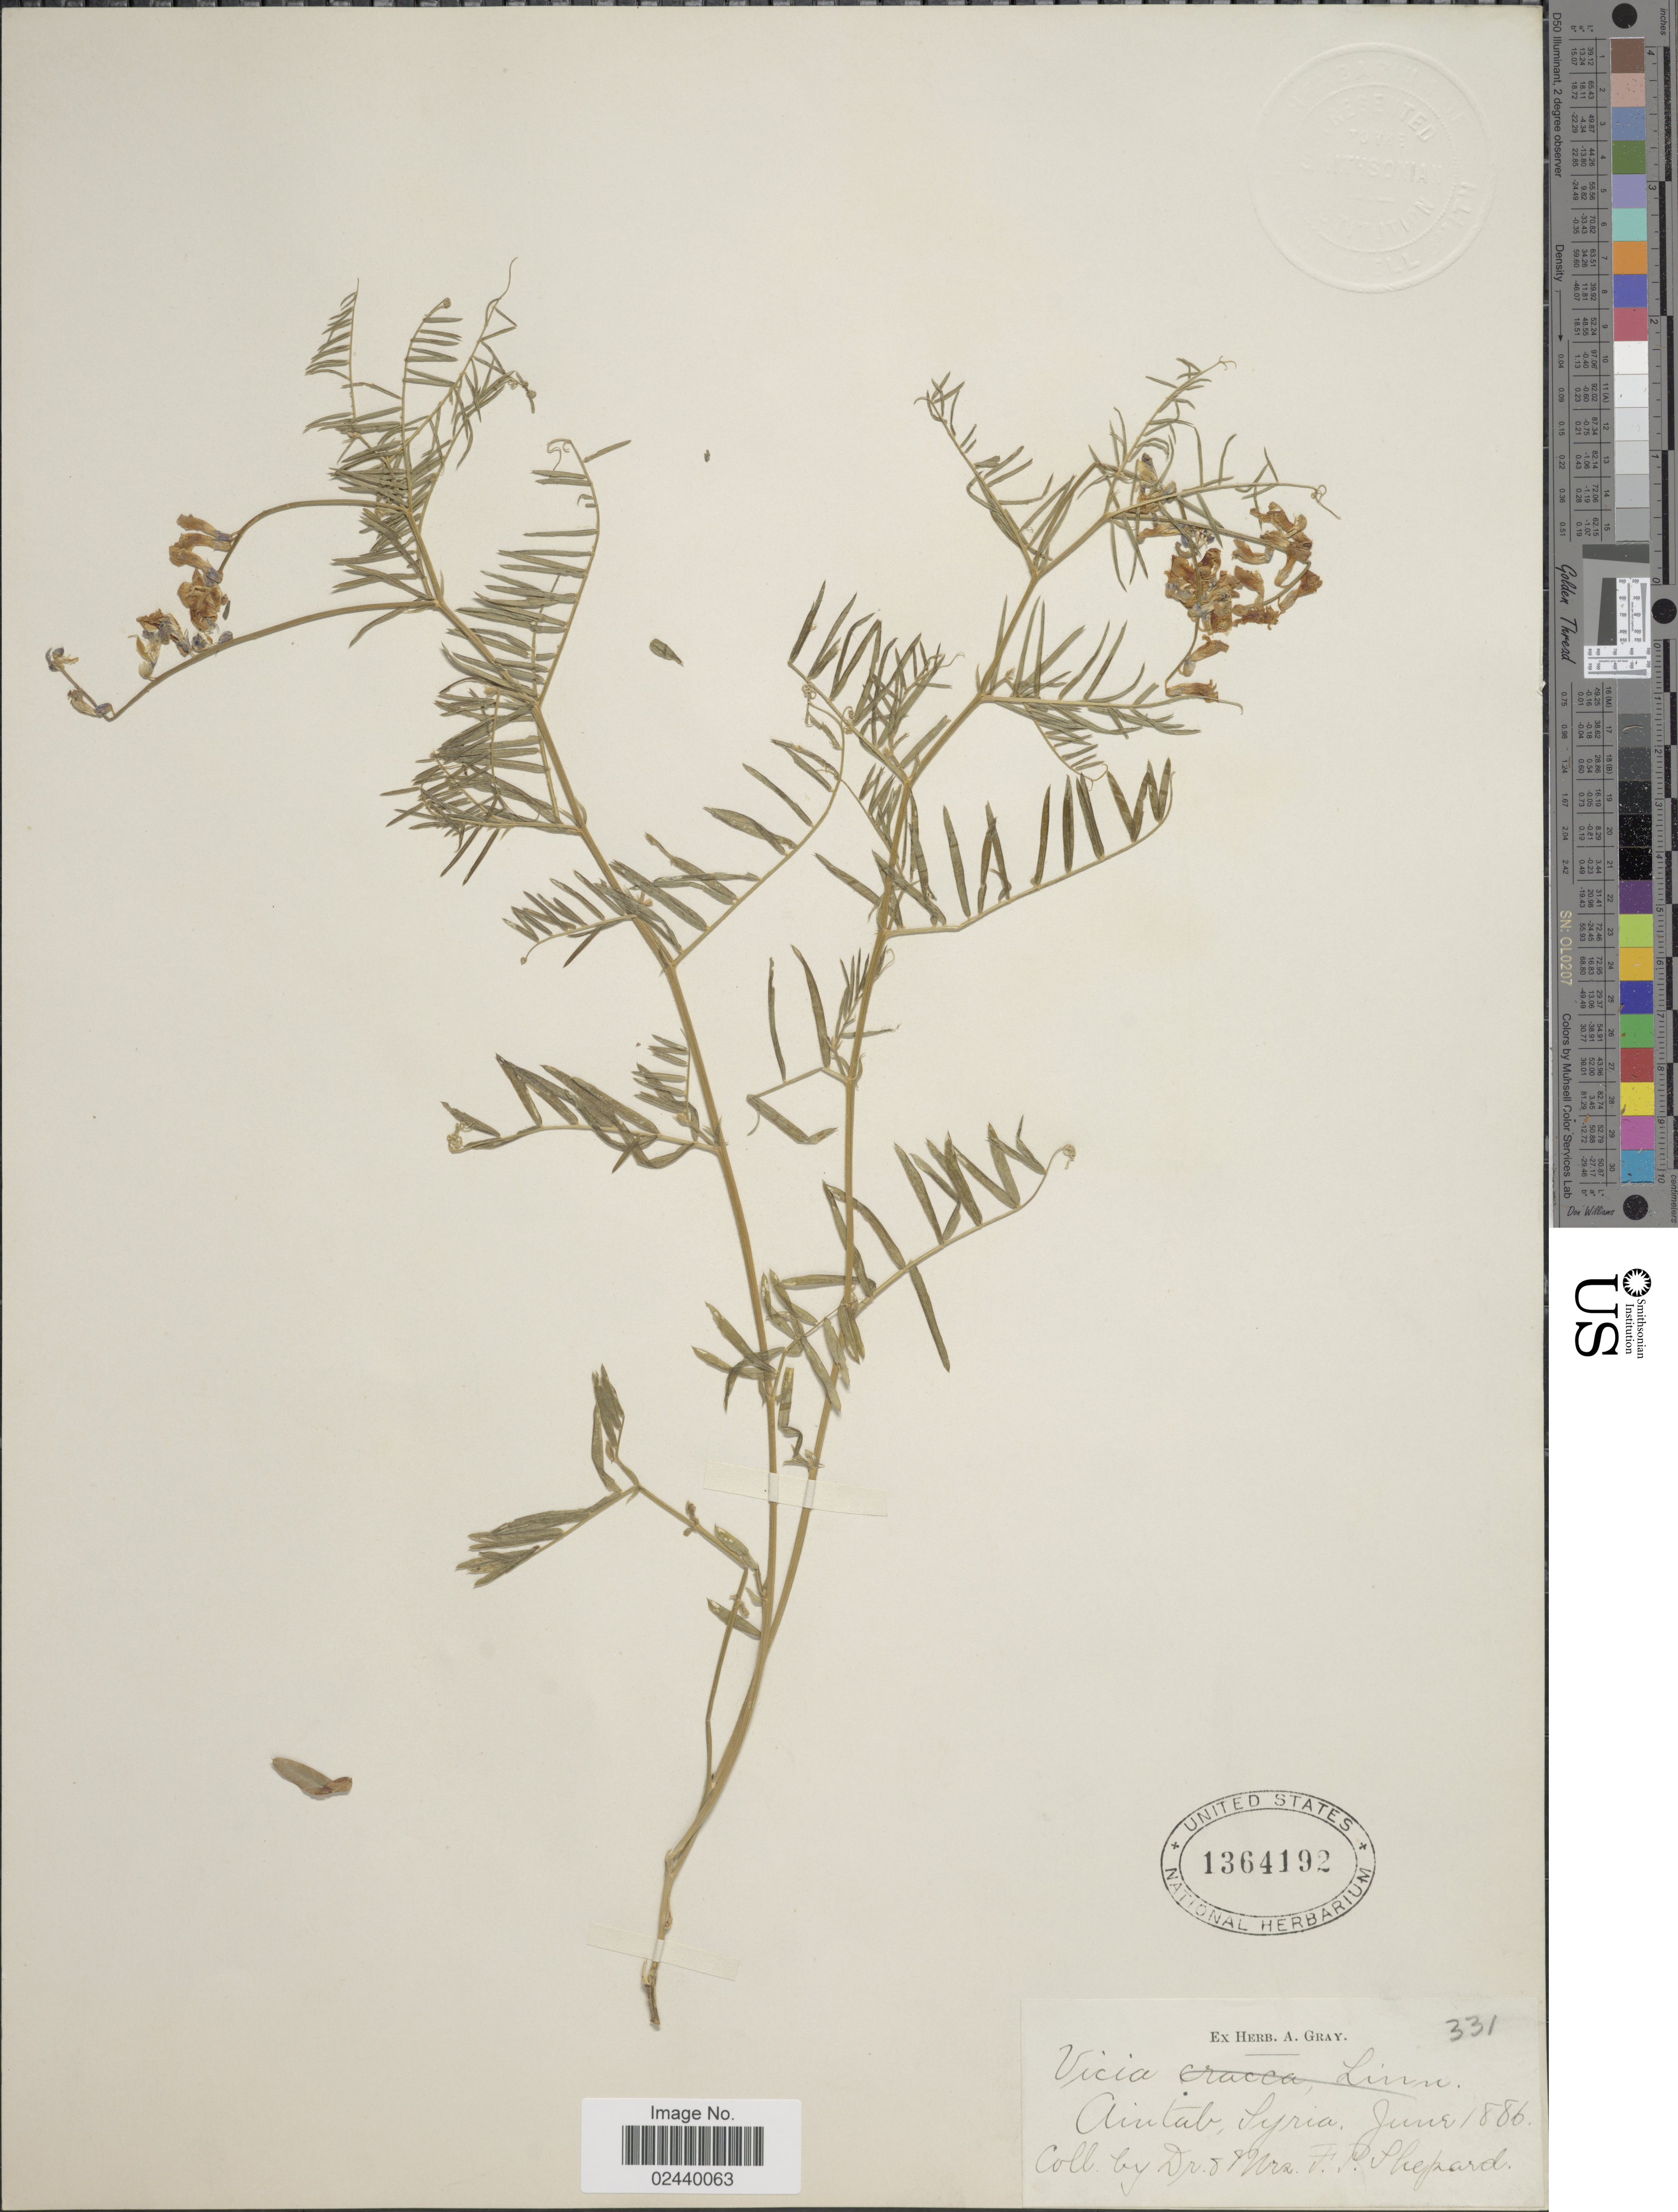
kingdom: Plantae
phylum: Tracheophyta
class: Magnoliopsida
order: Fabales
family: Fabaceae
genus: Vicia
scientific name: Vicia sp.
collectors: Mrs. Shepard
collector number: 331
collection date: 1886-06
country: Syria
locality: Aintab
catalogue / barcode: US 1364192